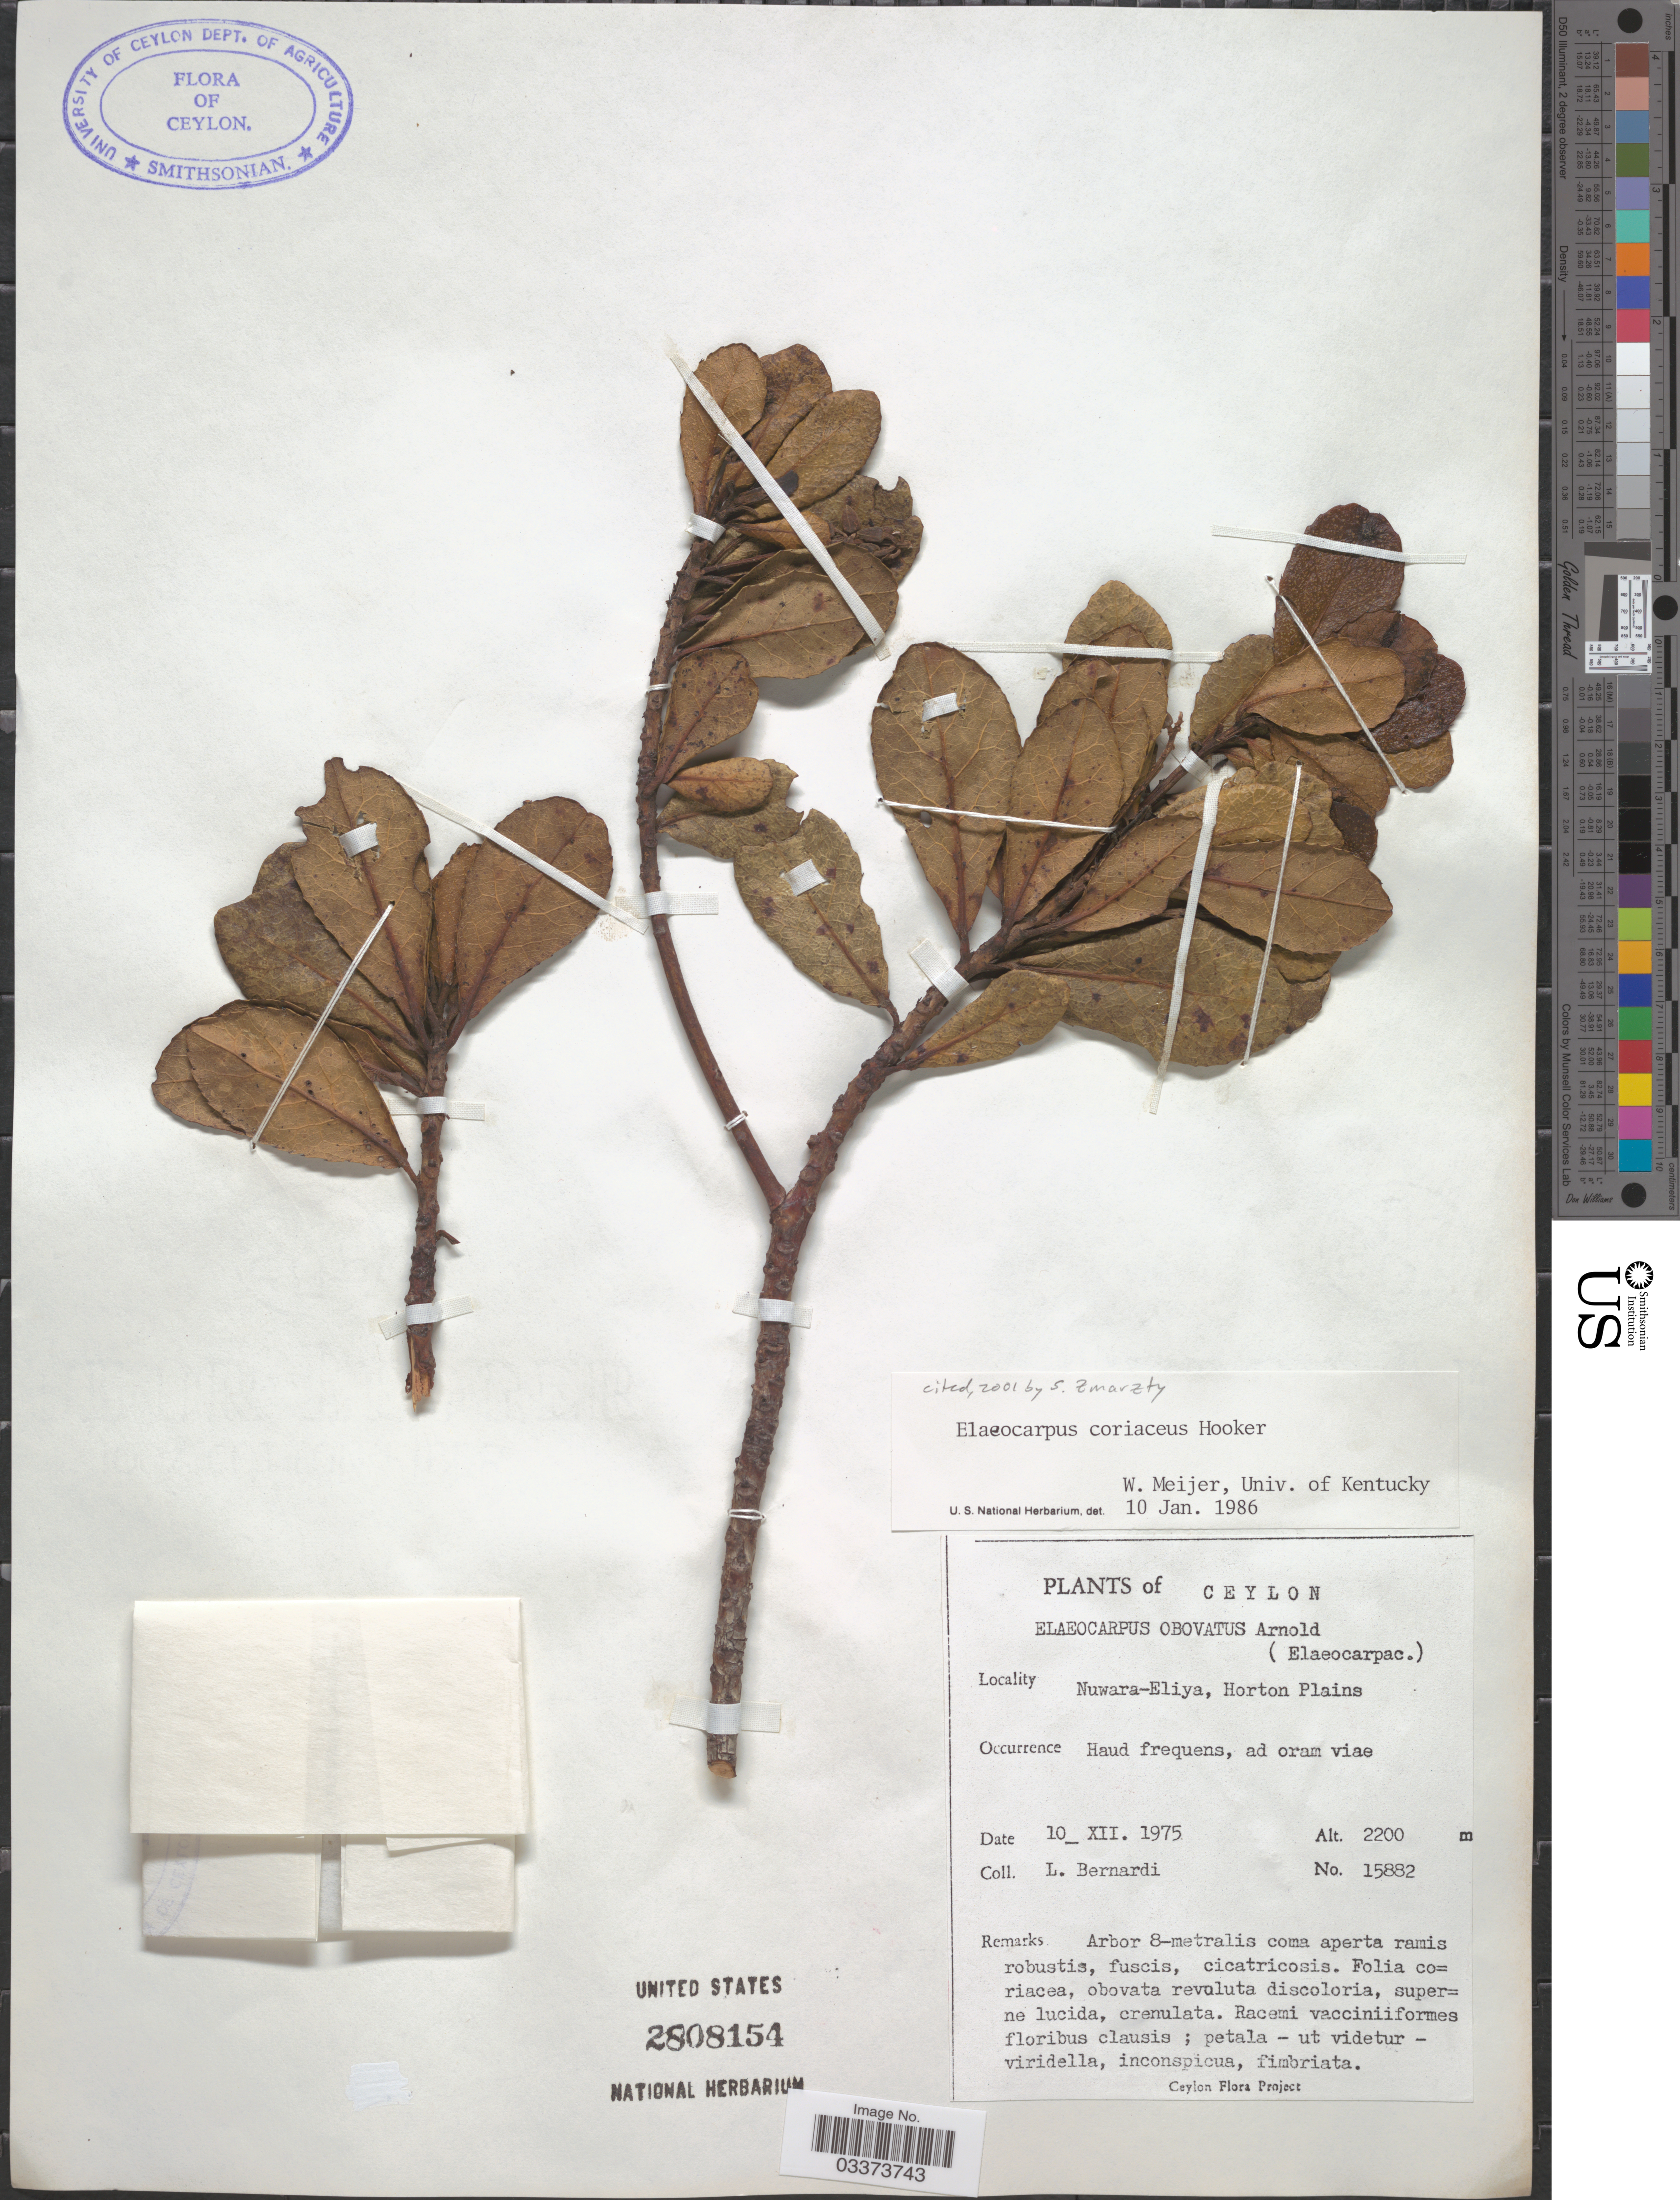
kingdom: Plantae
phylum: Tracheophyta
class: Magnoliopsida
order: Oxalidales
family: Elaeocarpaceae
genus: Elaeocarpus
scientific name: Elaeocarpus coriaceus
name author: Hook.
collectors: L. Bernardi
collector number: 15882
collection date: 1975-12-10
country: Sri Lanka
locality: Ceylon, Nuwara-Eliya, Horton Plains.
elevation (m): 2200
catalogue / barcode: US 2808154